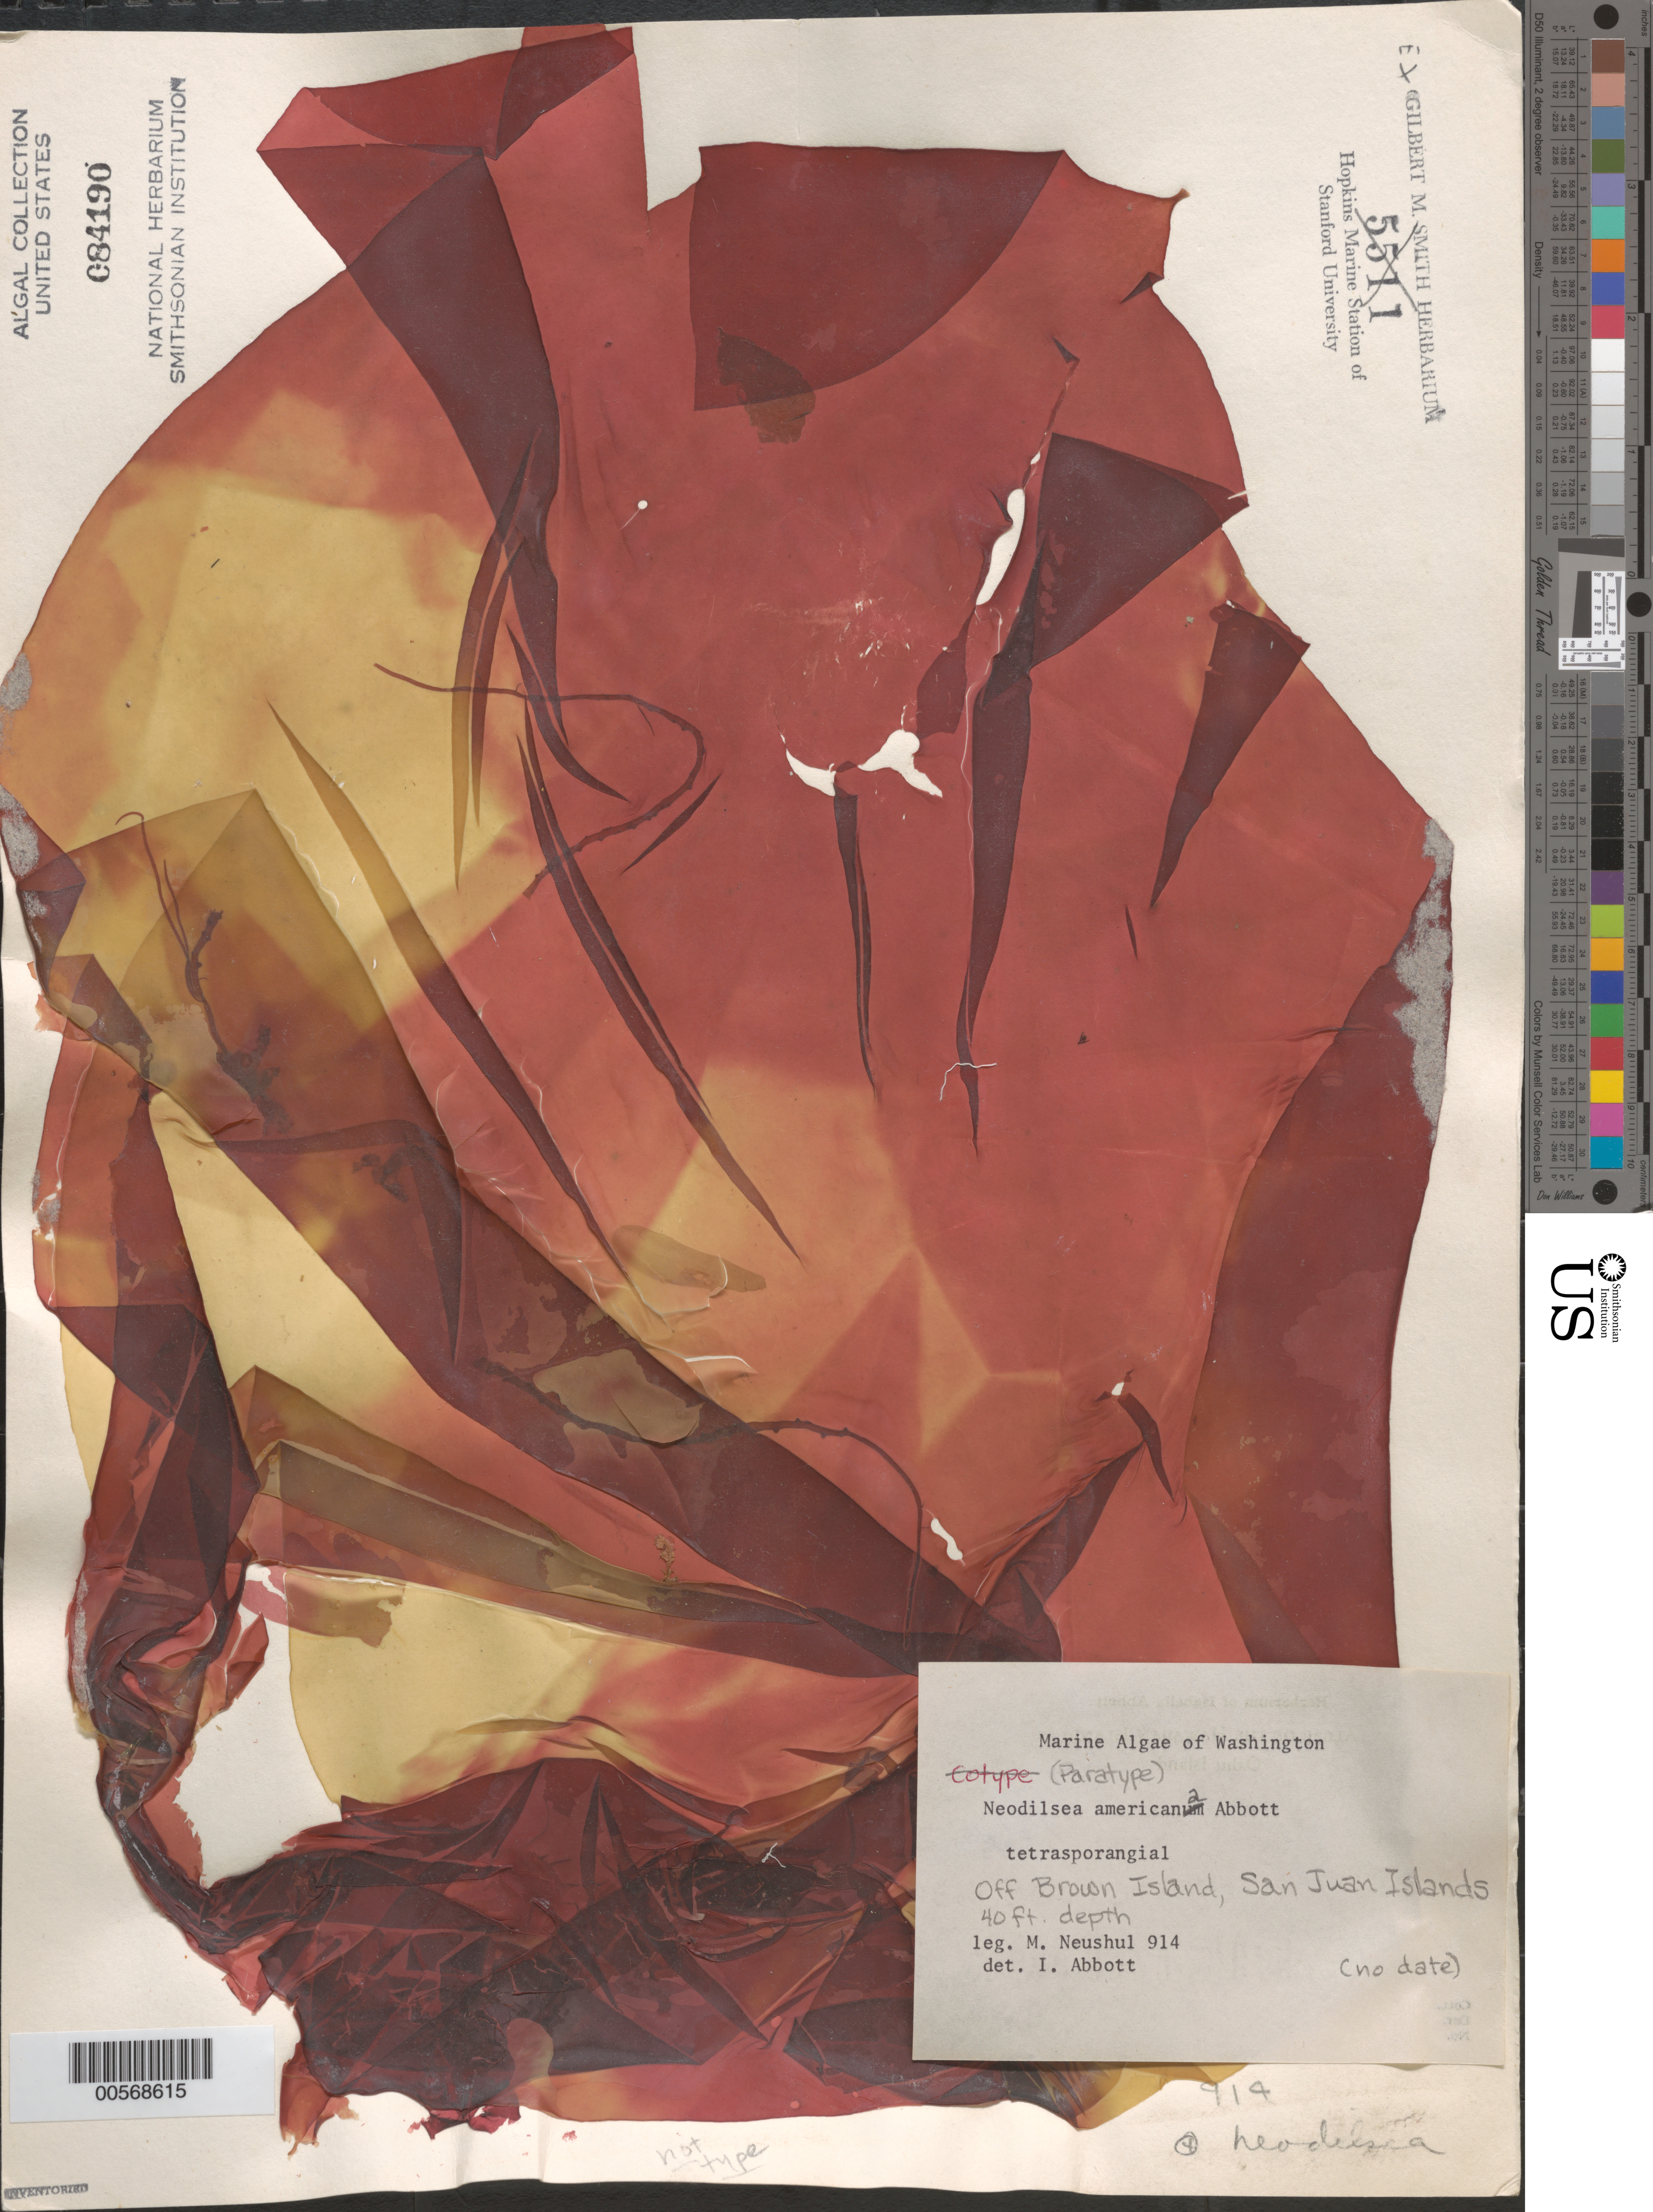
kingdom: Plantae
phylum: Rhodophyta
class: Florideophyceae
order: Gigartinales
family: Dumontiaceae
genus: Neodilsea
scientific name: Neodilsea borealis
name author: (I.A. Abbott) S.C. Lindstrom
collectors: M. Neushul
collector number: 914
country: United States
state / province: Washington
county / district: San Juan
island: Brown Island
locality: Off Brown Island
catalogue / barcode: US 84190